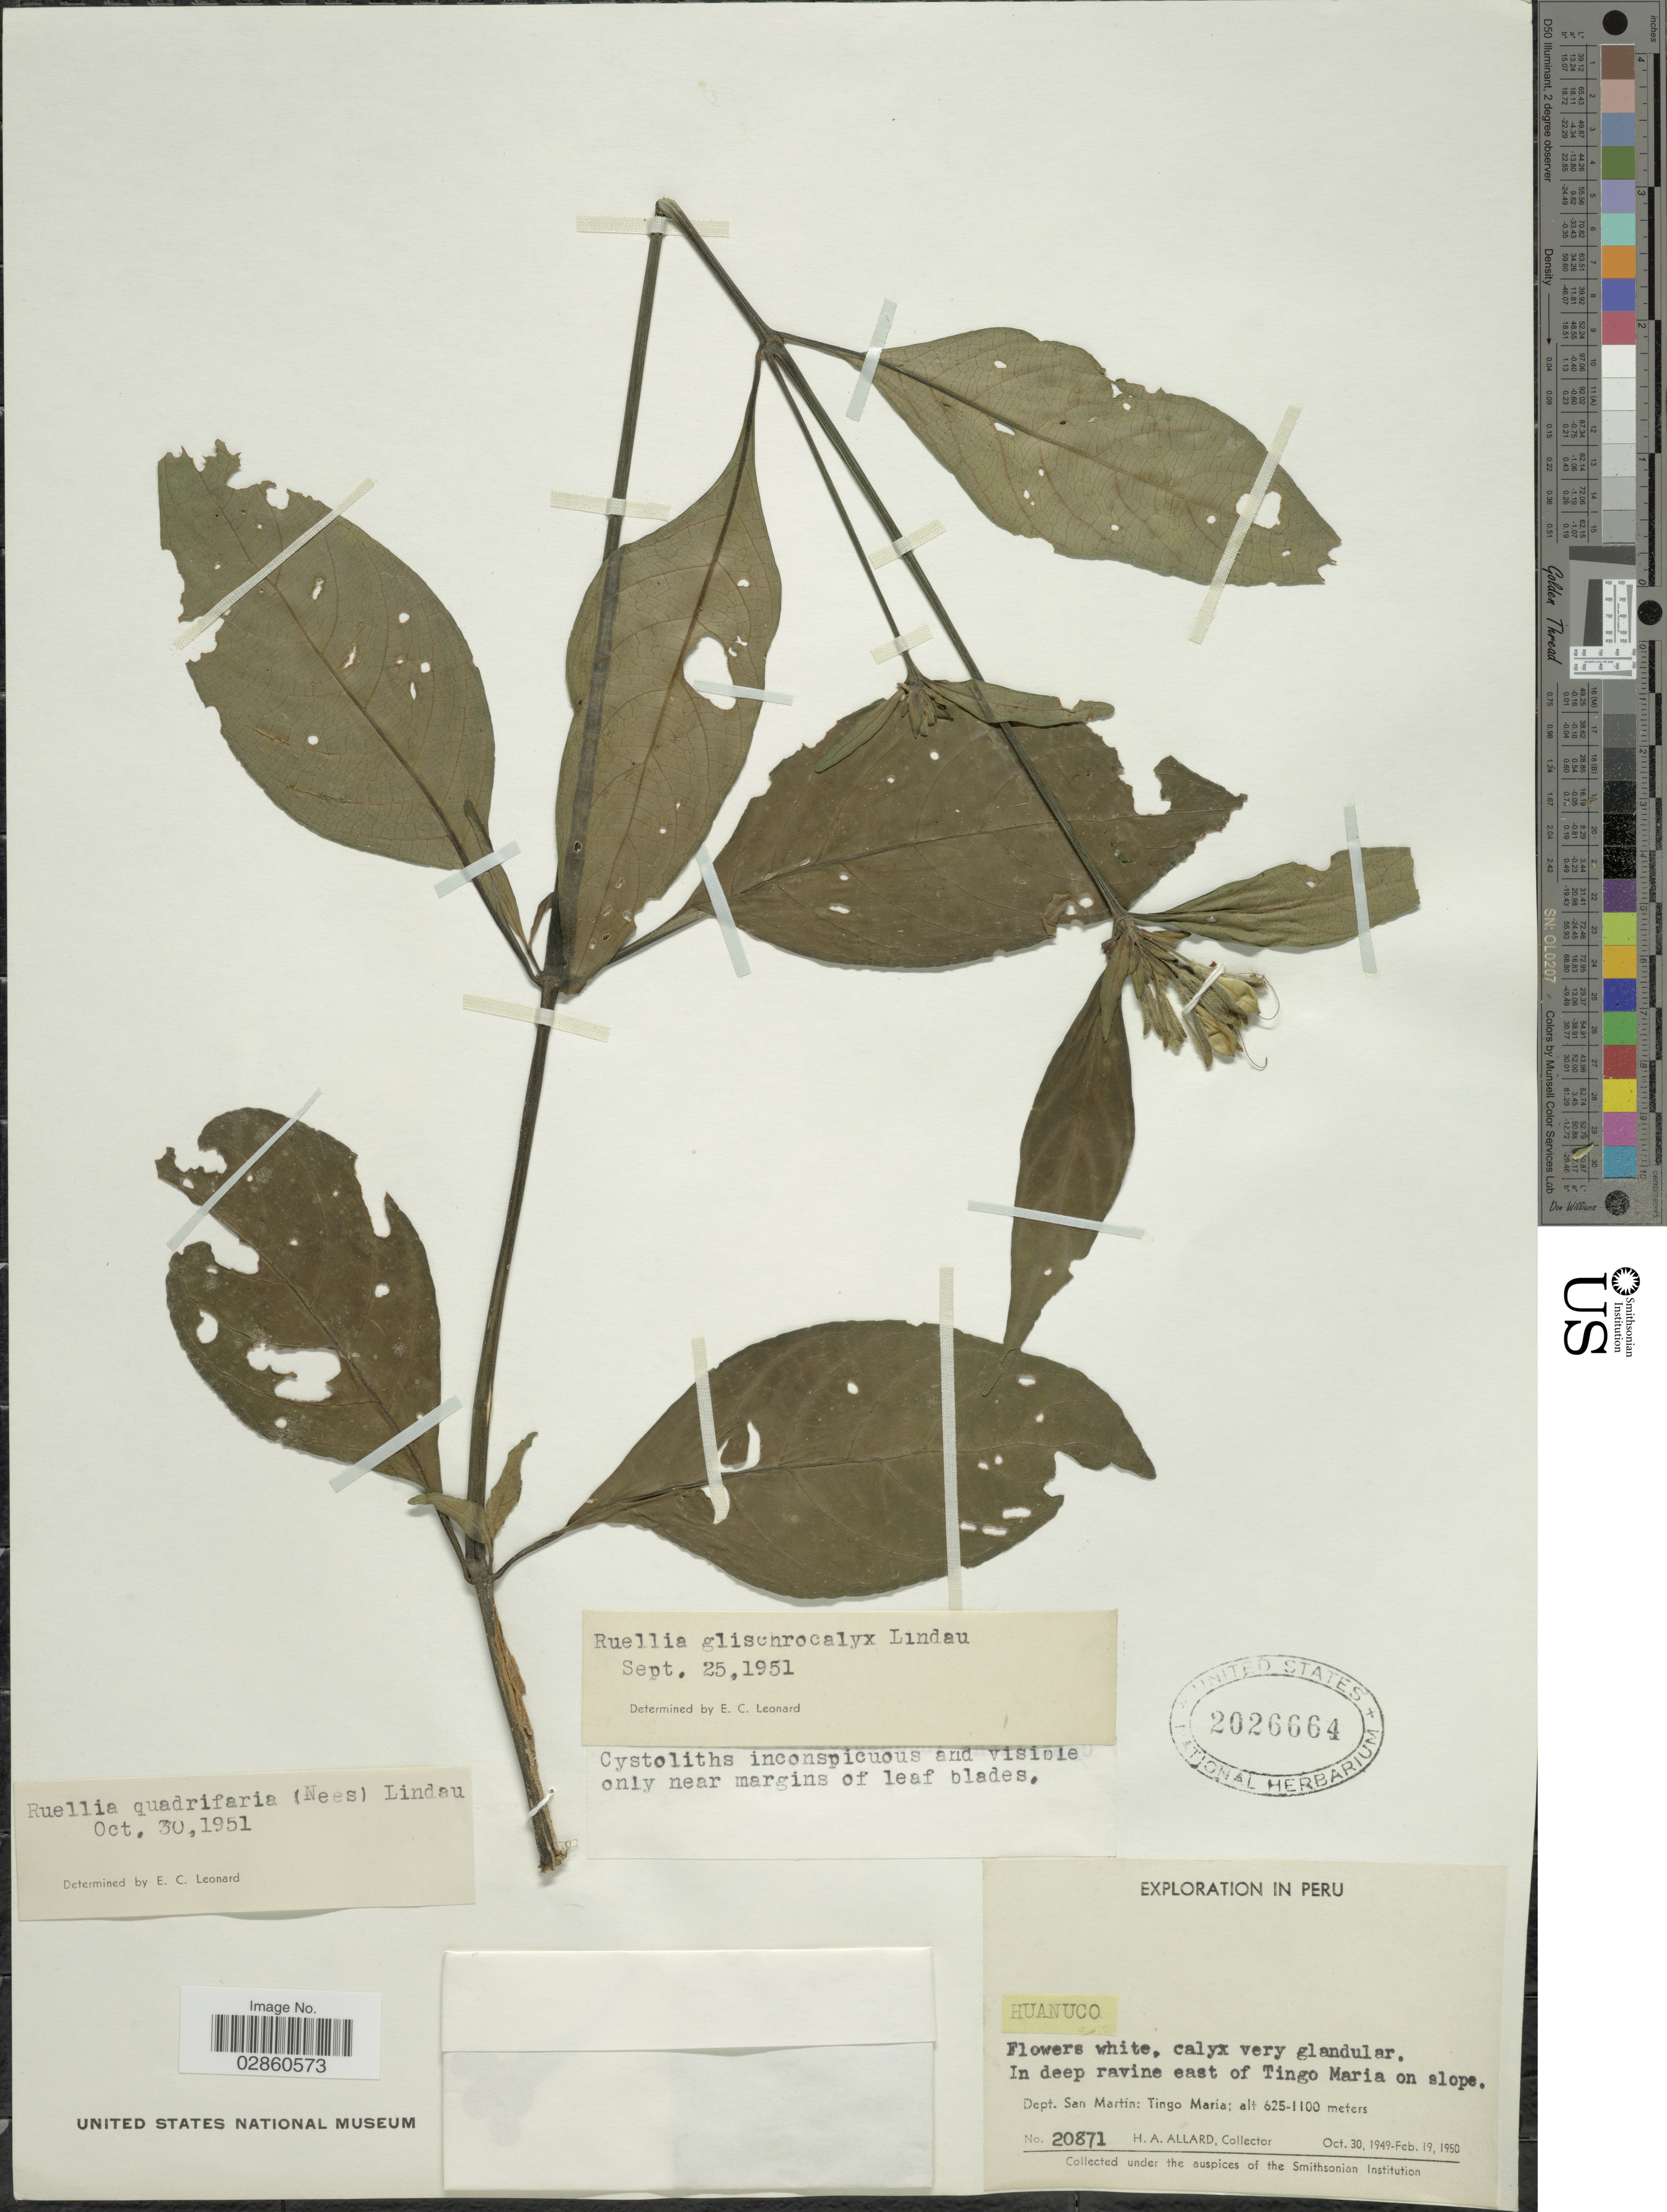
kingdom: Plantae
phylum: Tracheophyta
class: Magnoliopsida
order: Lamiales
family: Acanthaceae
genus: Ruellia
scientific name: Ruellia glischrocalyx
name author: Lindau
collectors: H. A. Allard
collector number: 20871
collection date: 1949-10-30/1950-02-19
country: Peru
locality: Huanuco. In deep ravine east of Tingo Maria on slope. Dept. San Martín: Tingo María.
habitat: in deep ravine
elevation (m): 625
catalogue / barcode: US 2026664